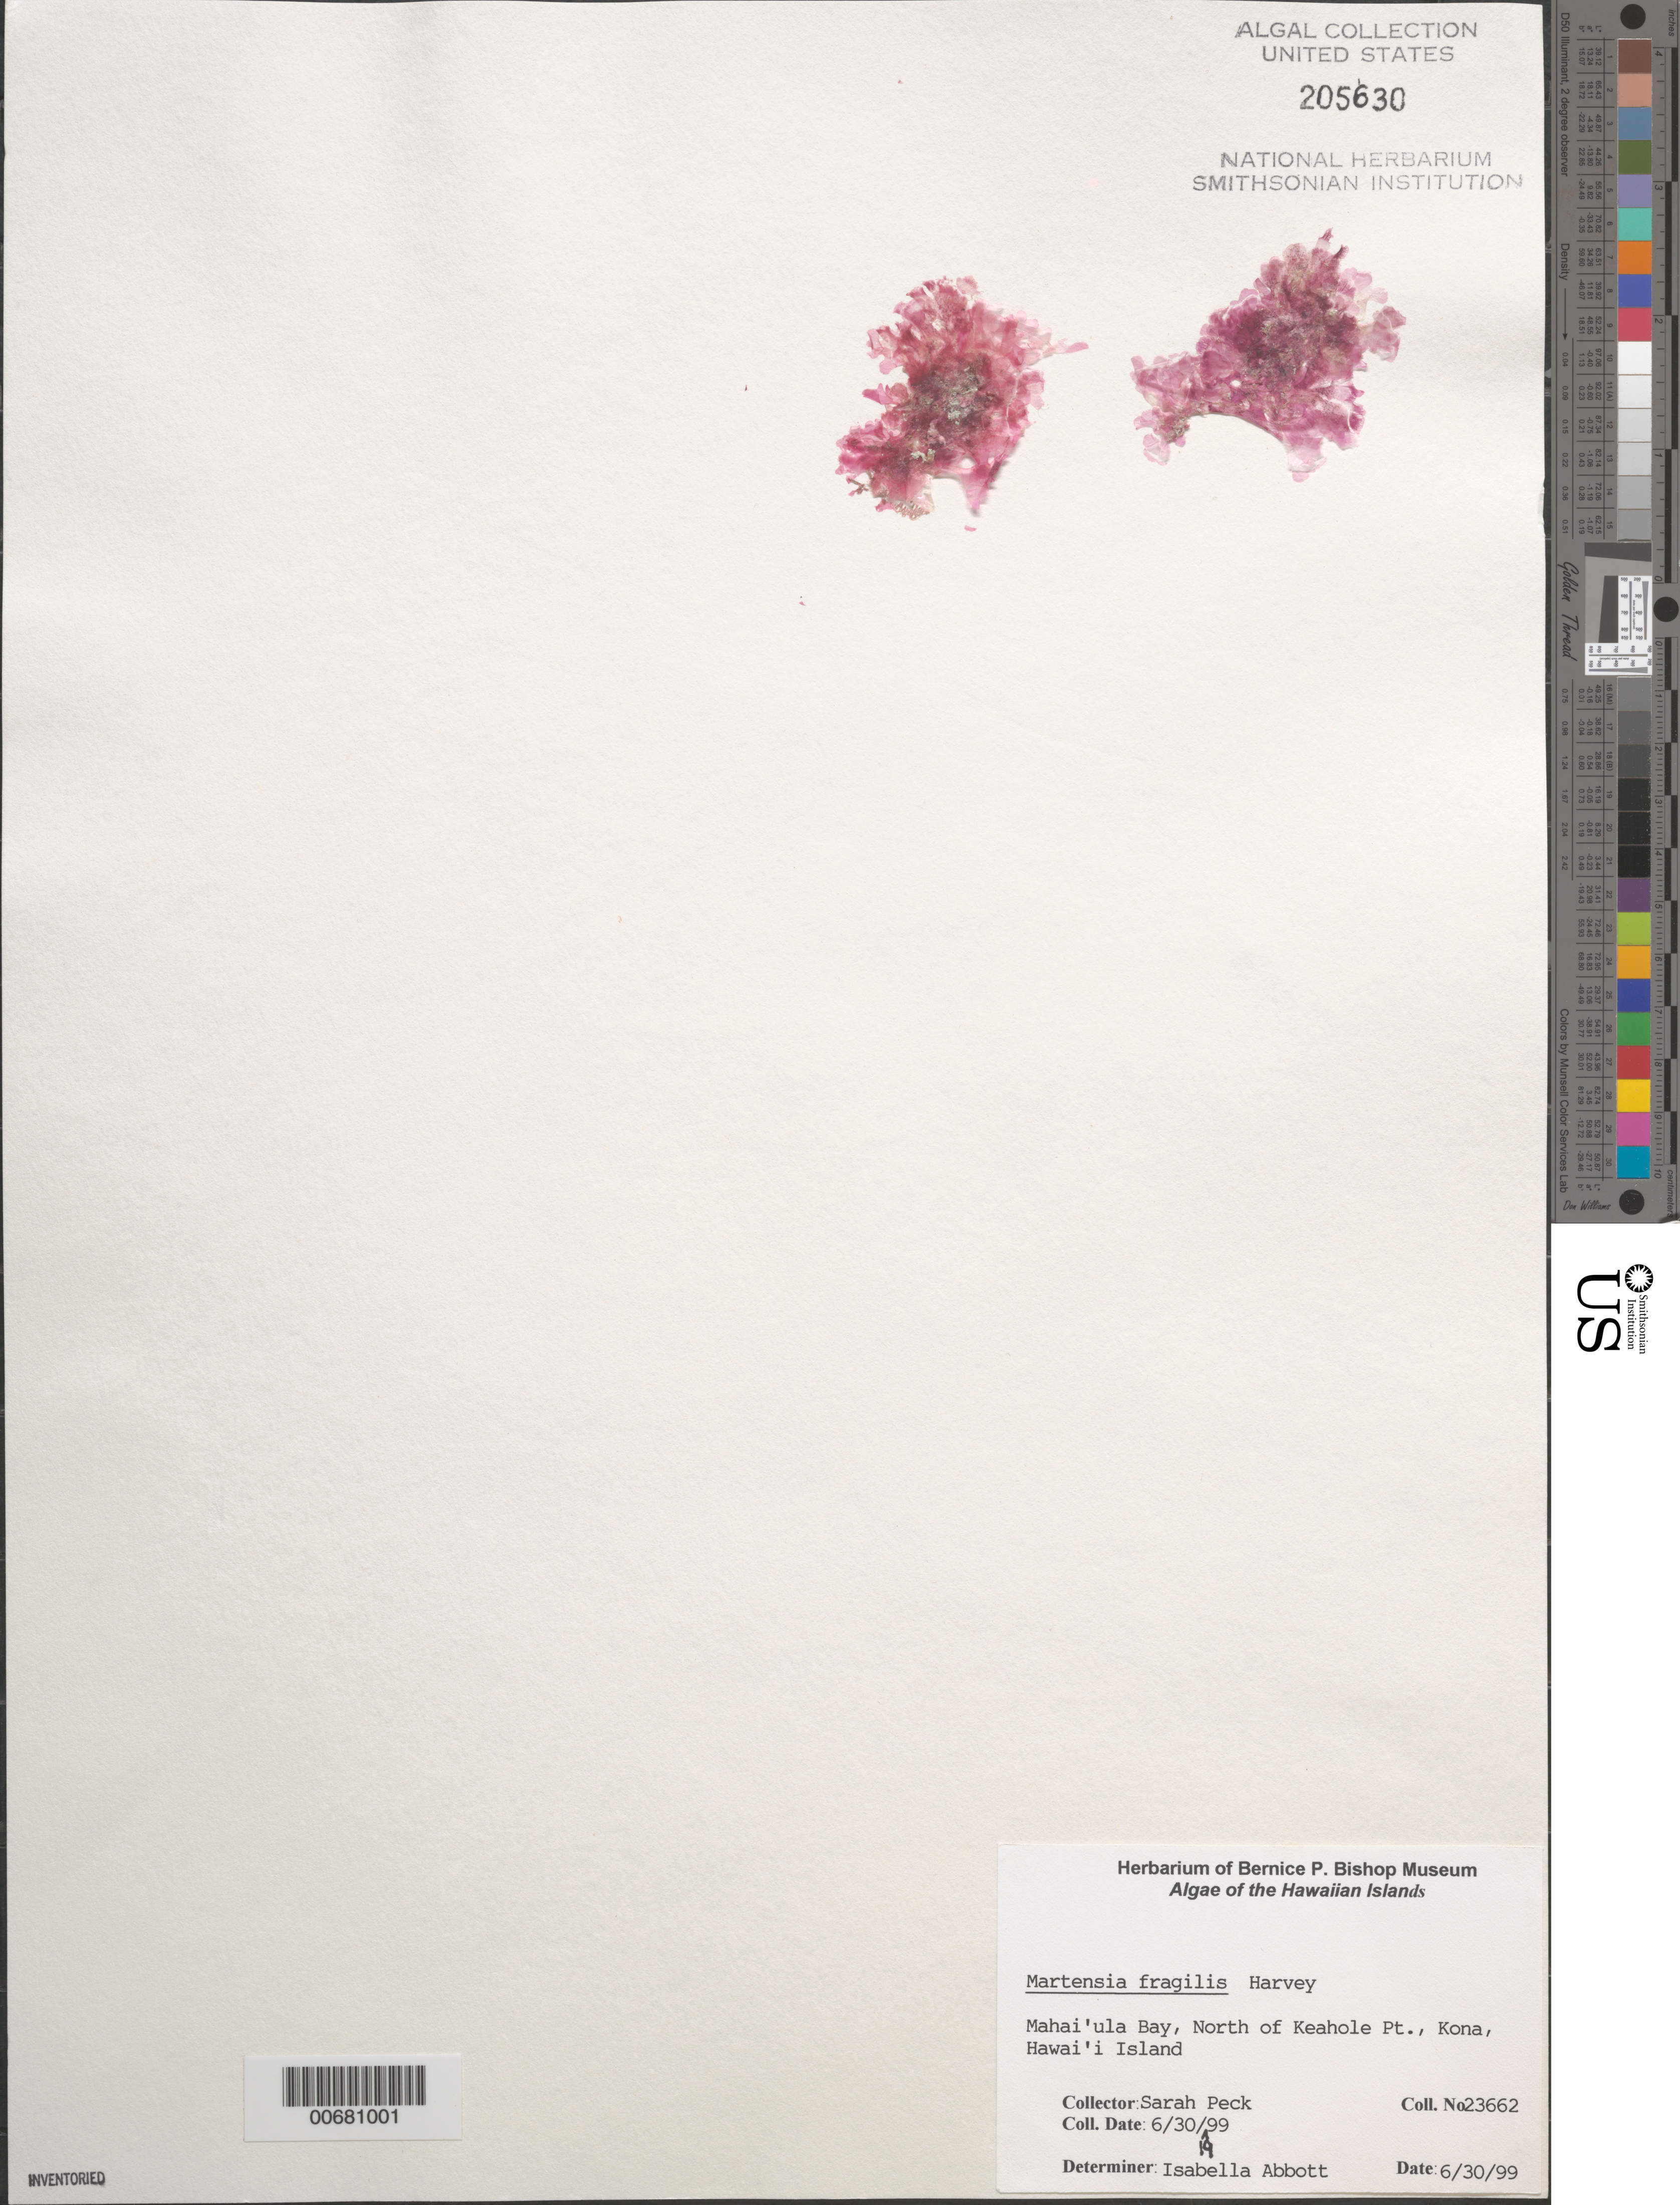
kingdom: Plantae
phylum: Rhodophyta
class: Florideophyceae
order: Ceramiales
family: Delesseriaceae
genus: Martensia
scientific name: Martensia fragilis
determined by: Abbott, Isabella A.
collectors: S. Peck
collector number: IAA 23662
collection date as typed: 30 Jun 1999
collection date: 1999-06-30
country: United States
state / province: Hawaii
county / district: Hawaii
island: Hawaii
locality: Mahai'ula Bay, north of Keahole Point, Kona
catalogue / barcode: US 205630